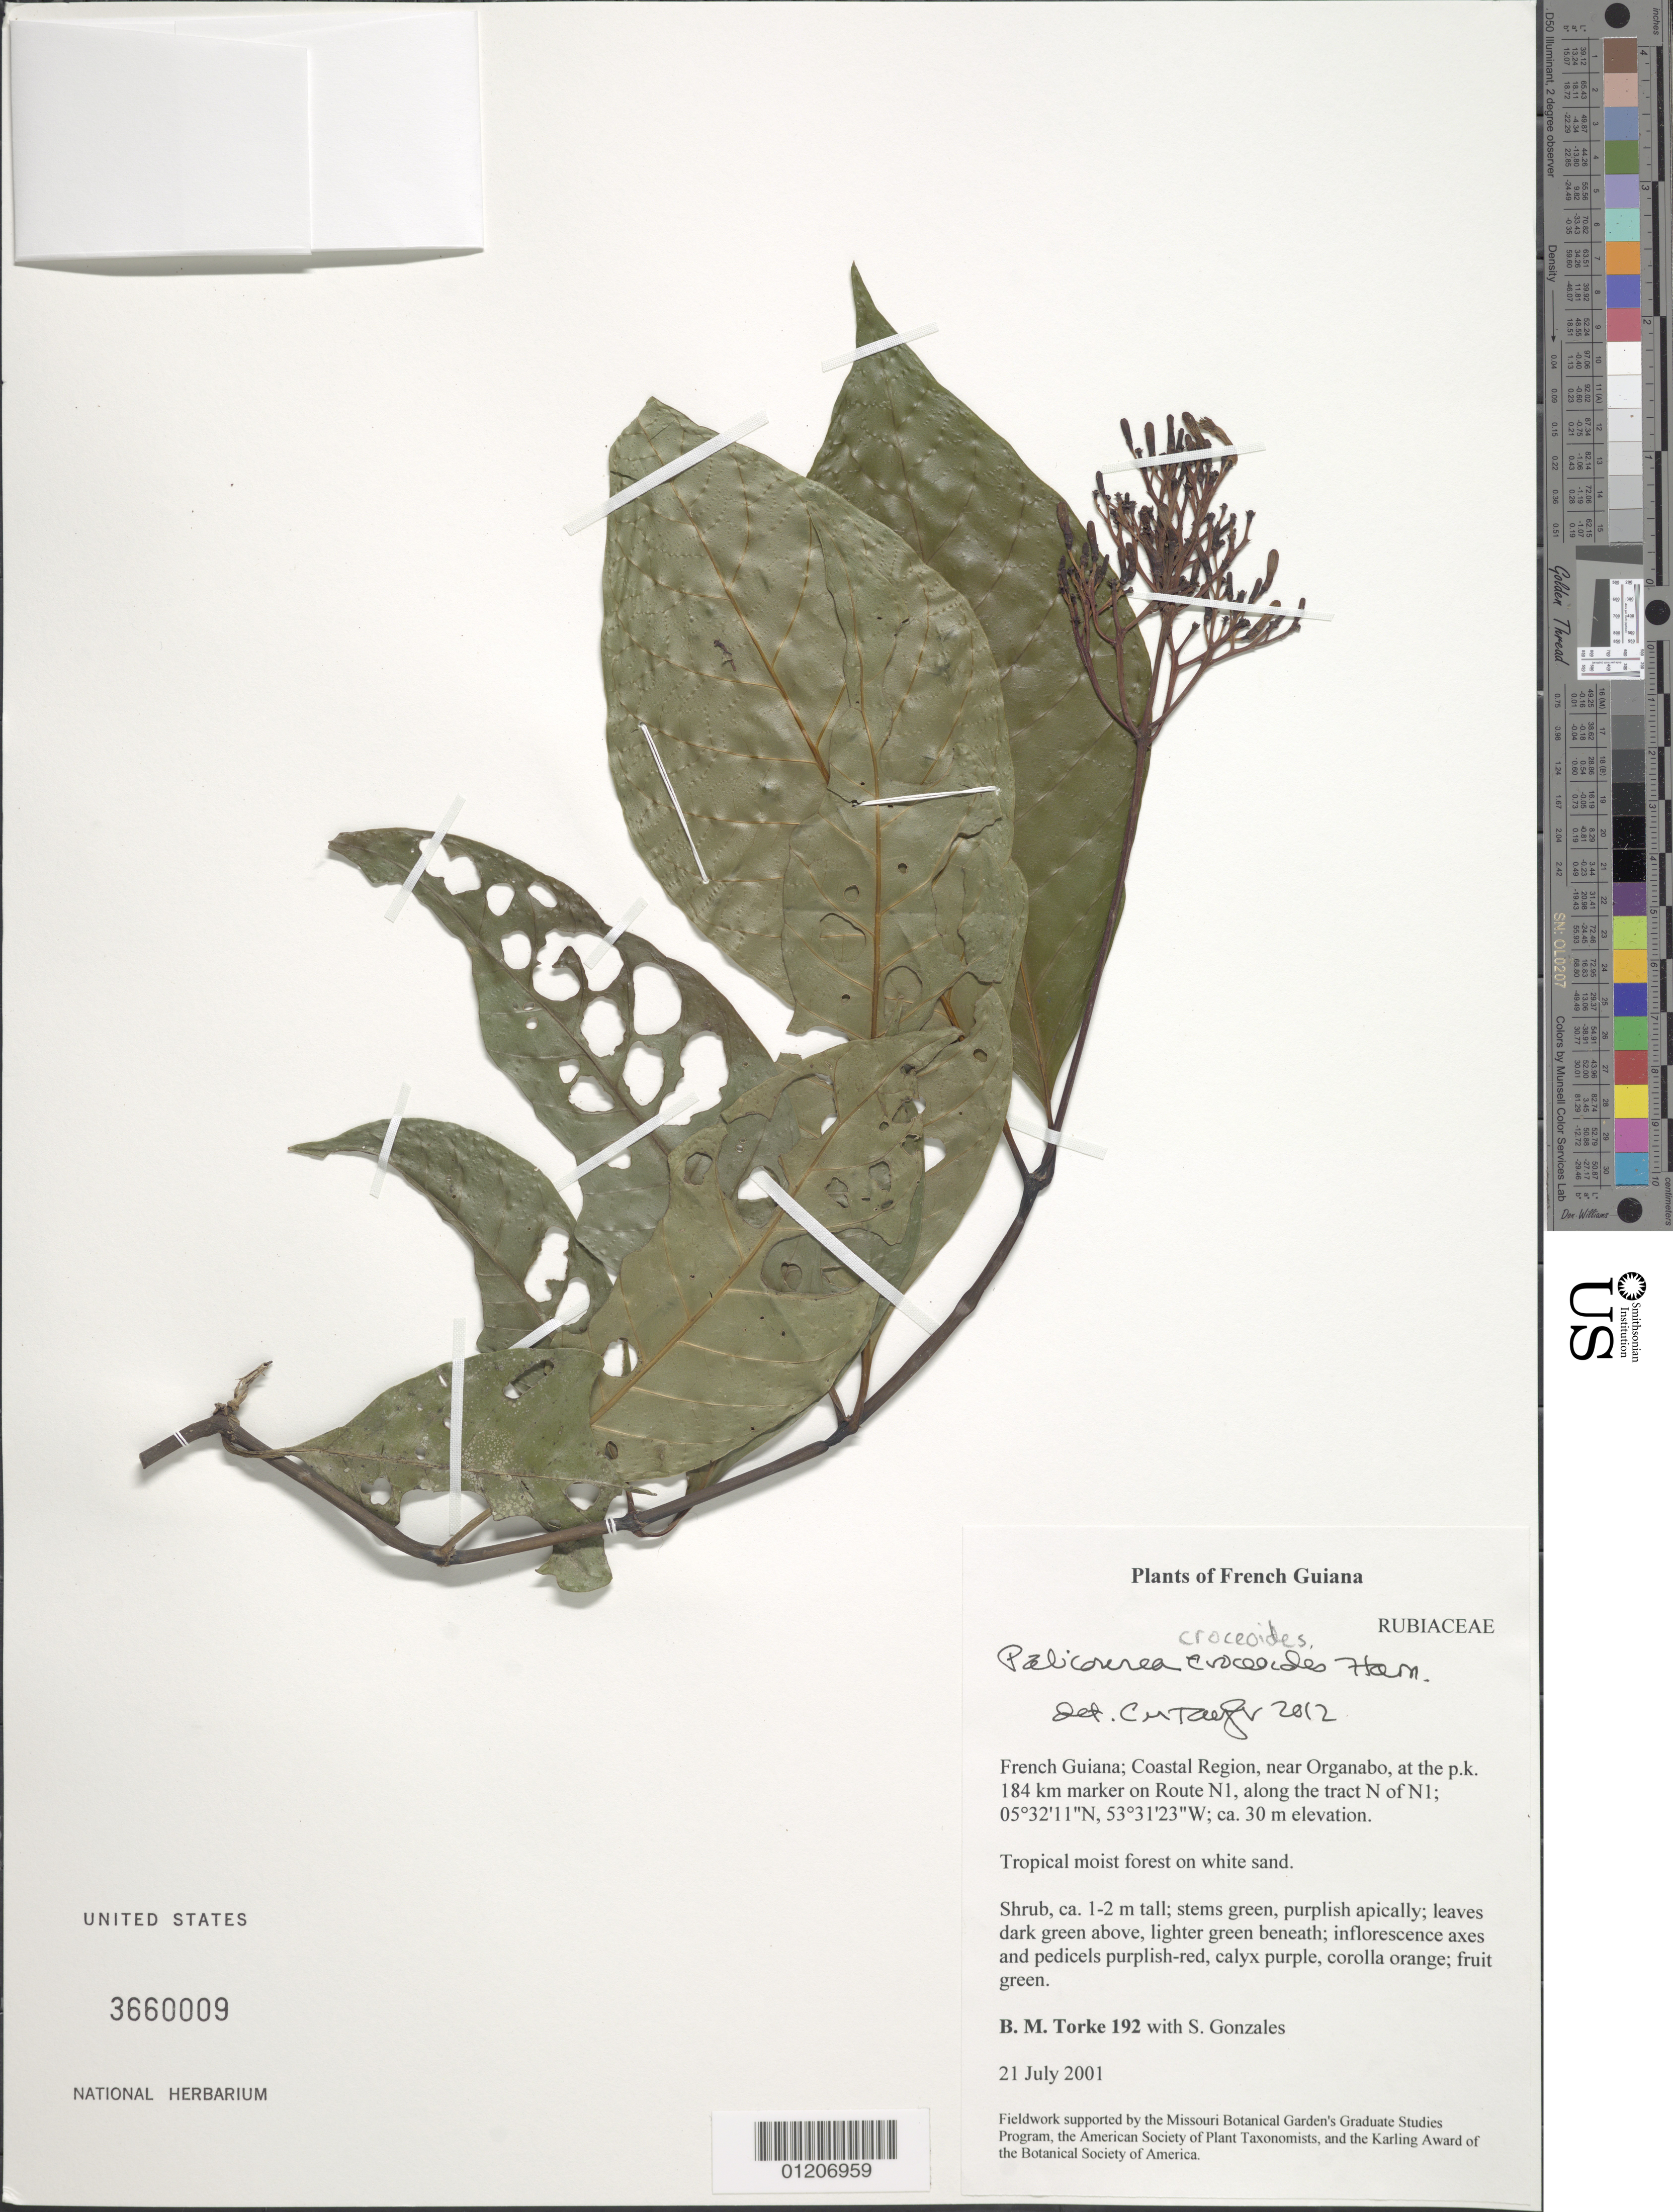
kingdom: Plantae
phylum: Tracheophyta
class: Magnoliopsida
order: Gentianales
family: Rubiaceae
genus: Palicourea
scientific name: Palicourea croceoides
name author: Desv. ex Ham.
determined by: Taylor, Charlotte M.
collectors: B. M. Torke & S. Gonzáles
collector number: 192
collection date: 2001-07-21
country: French Guiana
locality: Coastal REgion, near Organabo, at the p,k. 184 marker on Route N1, along the tract N of N1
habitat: Tropical moist forest on white sand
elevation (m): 30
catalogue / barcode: US 3660009